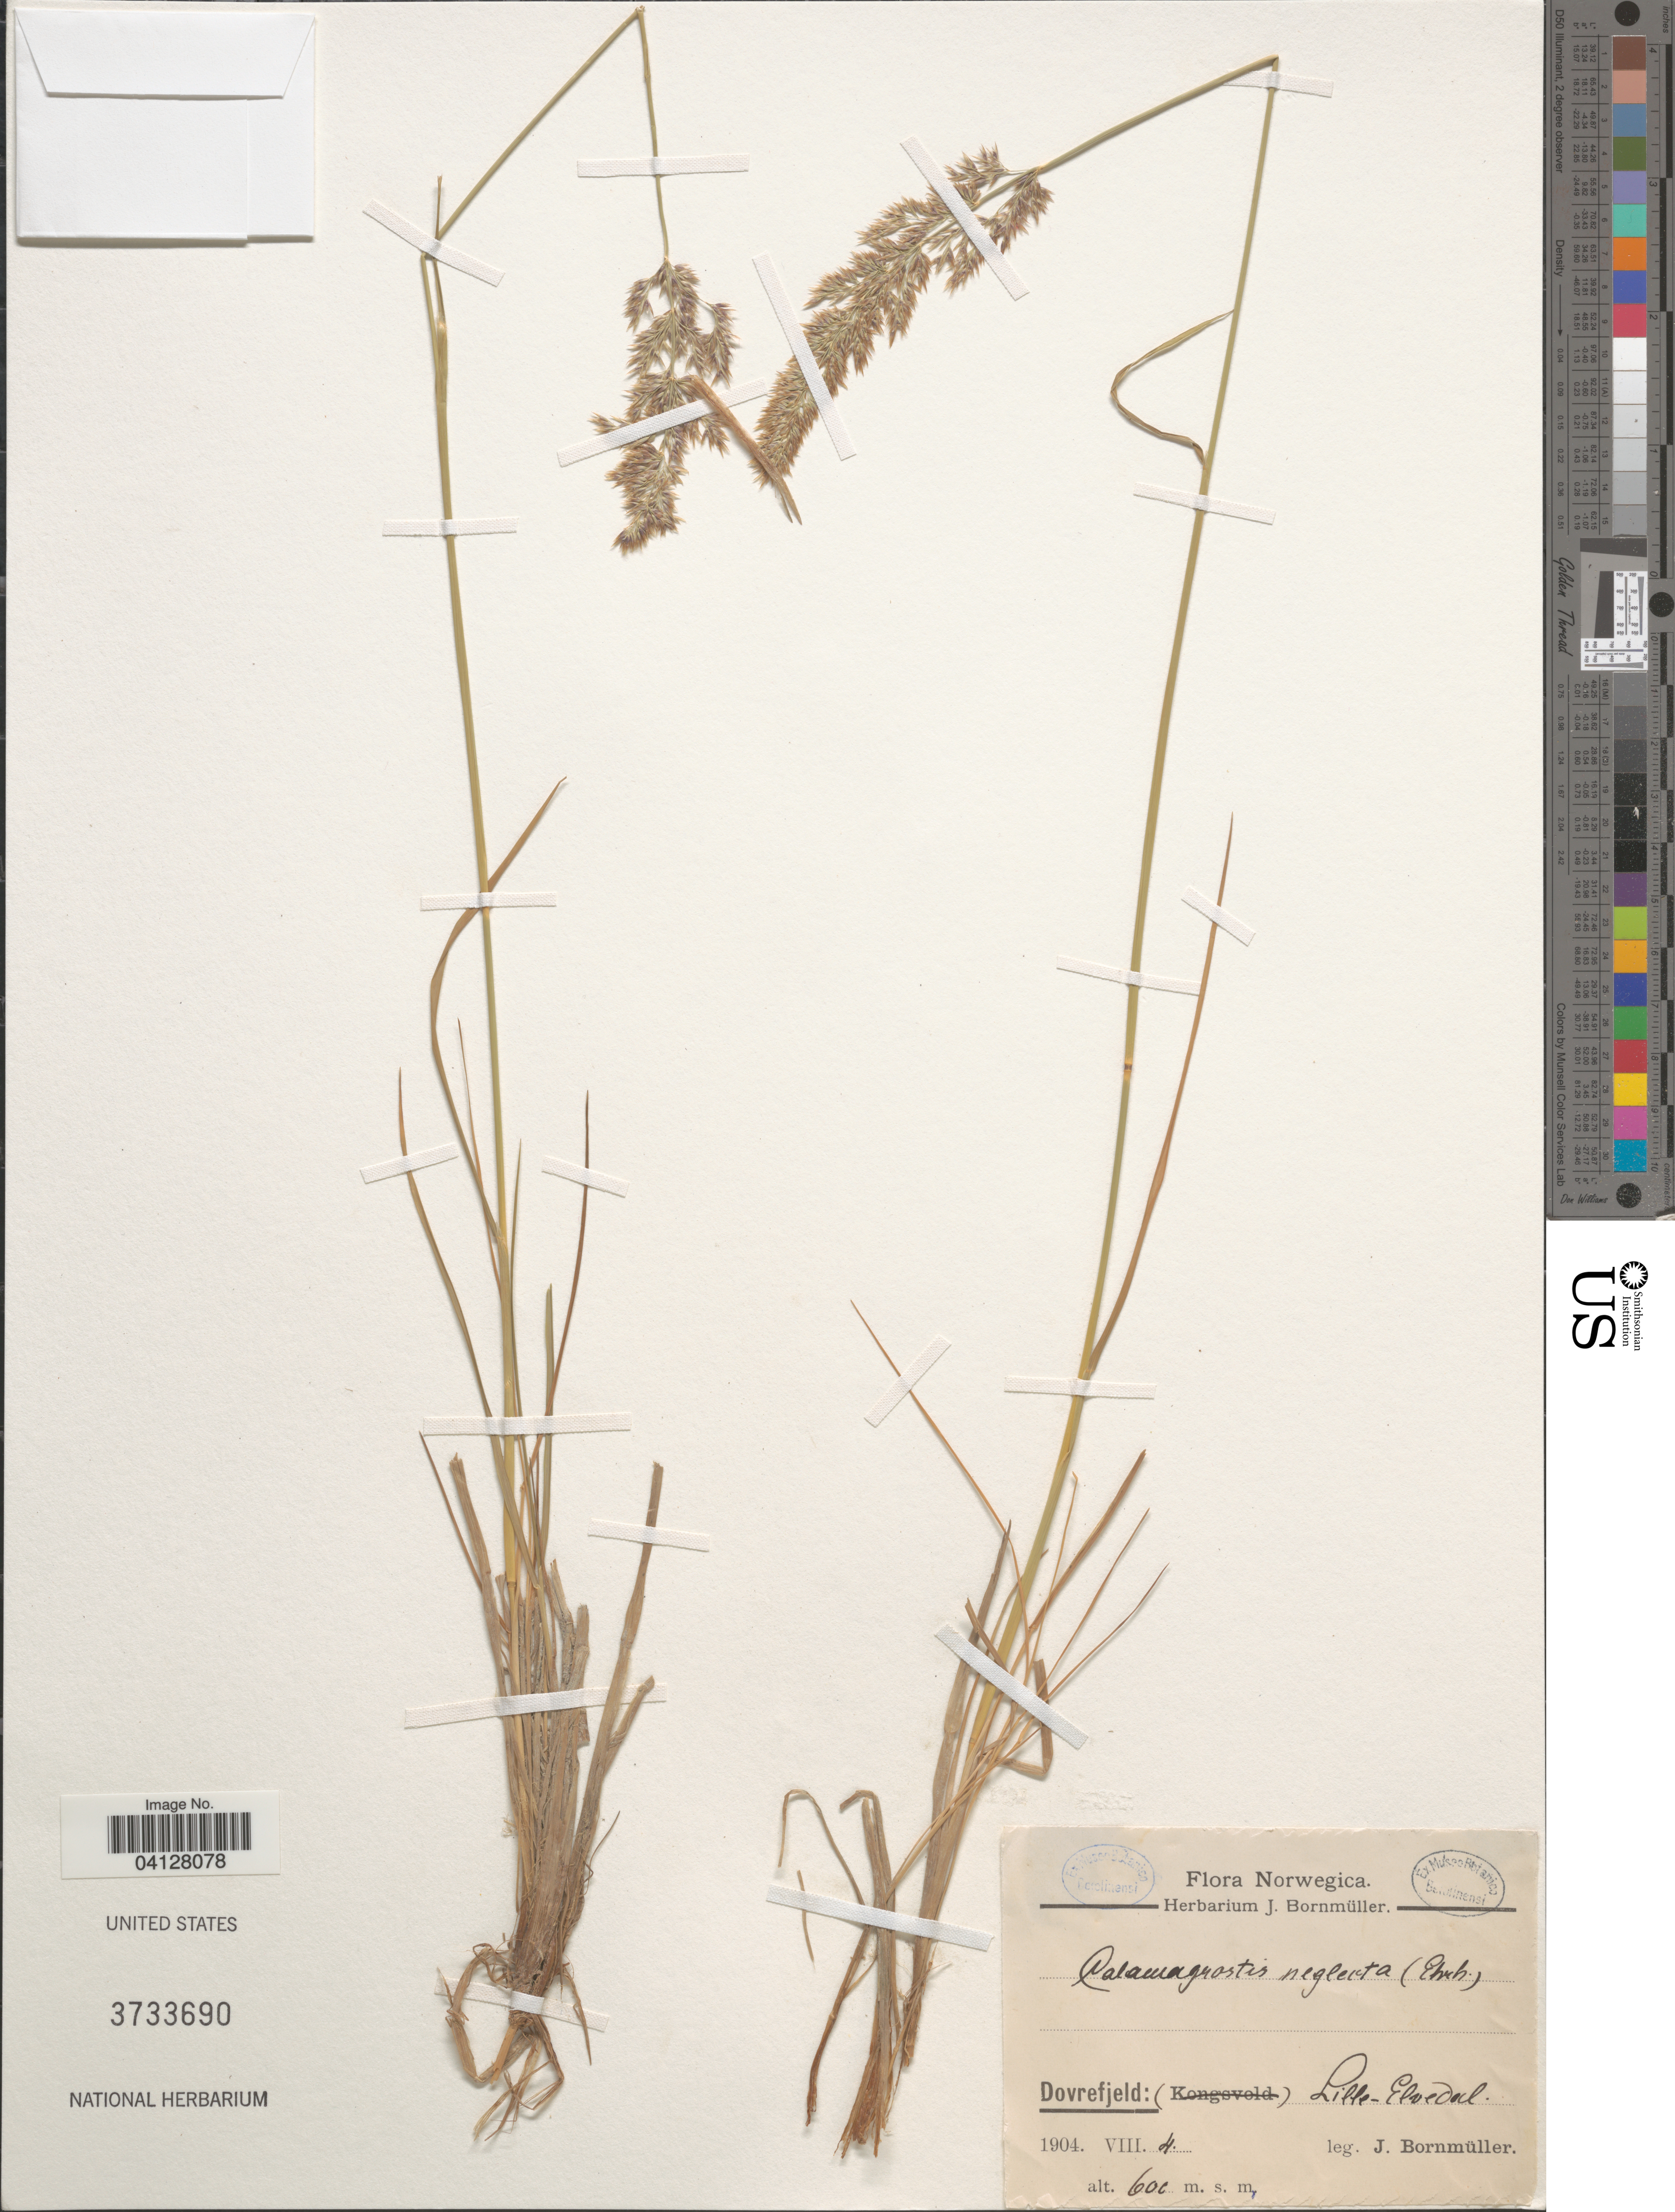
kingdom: Plantae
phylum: Tracheophyta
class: Liliopsida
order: Poales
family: Poaceae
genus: Calamagrostis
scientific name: Calamagrostis neglecta (Ehrh.) Gaertner et al.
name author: (Ehrhart) G. Gaertn. et al.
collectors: J. Bornmüller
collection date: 1904-08-04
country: Norway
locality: Norwegica. Dovrefjeld: Lille-Elvedal.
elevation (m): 600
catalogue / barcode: US 3733690